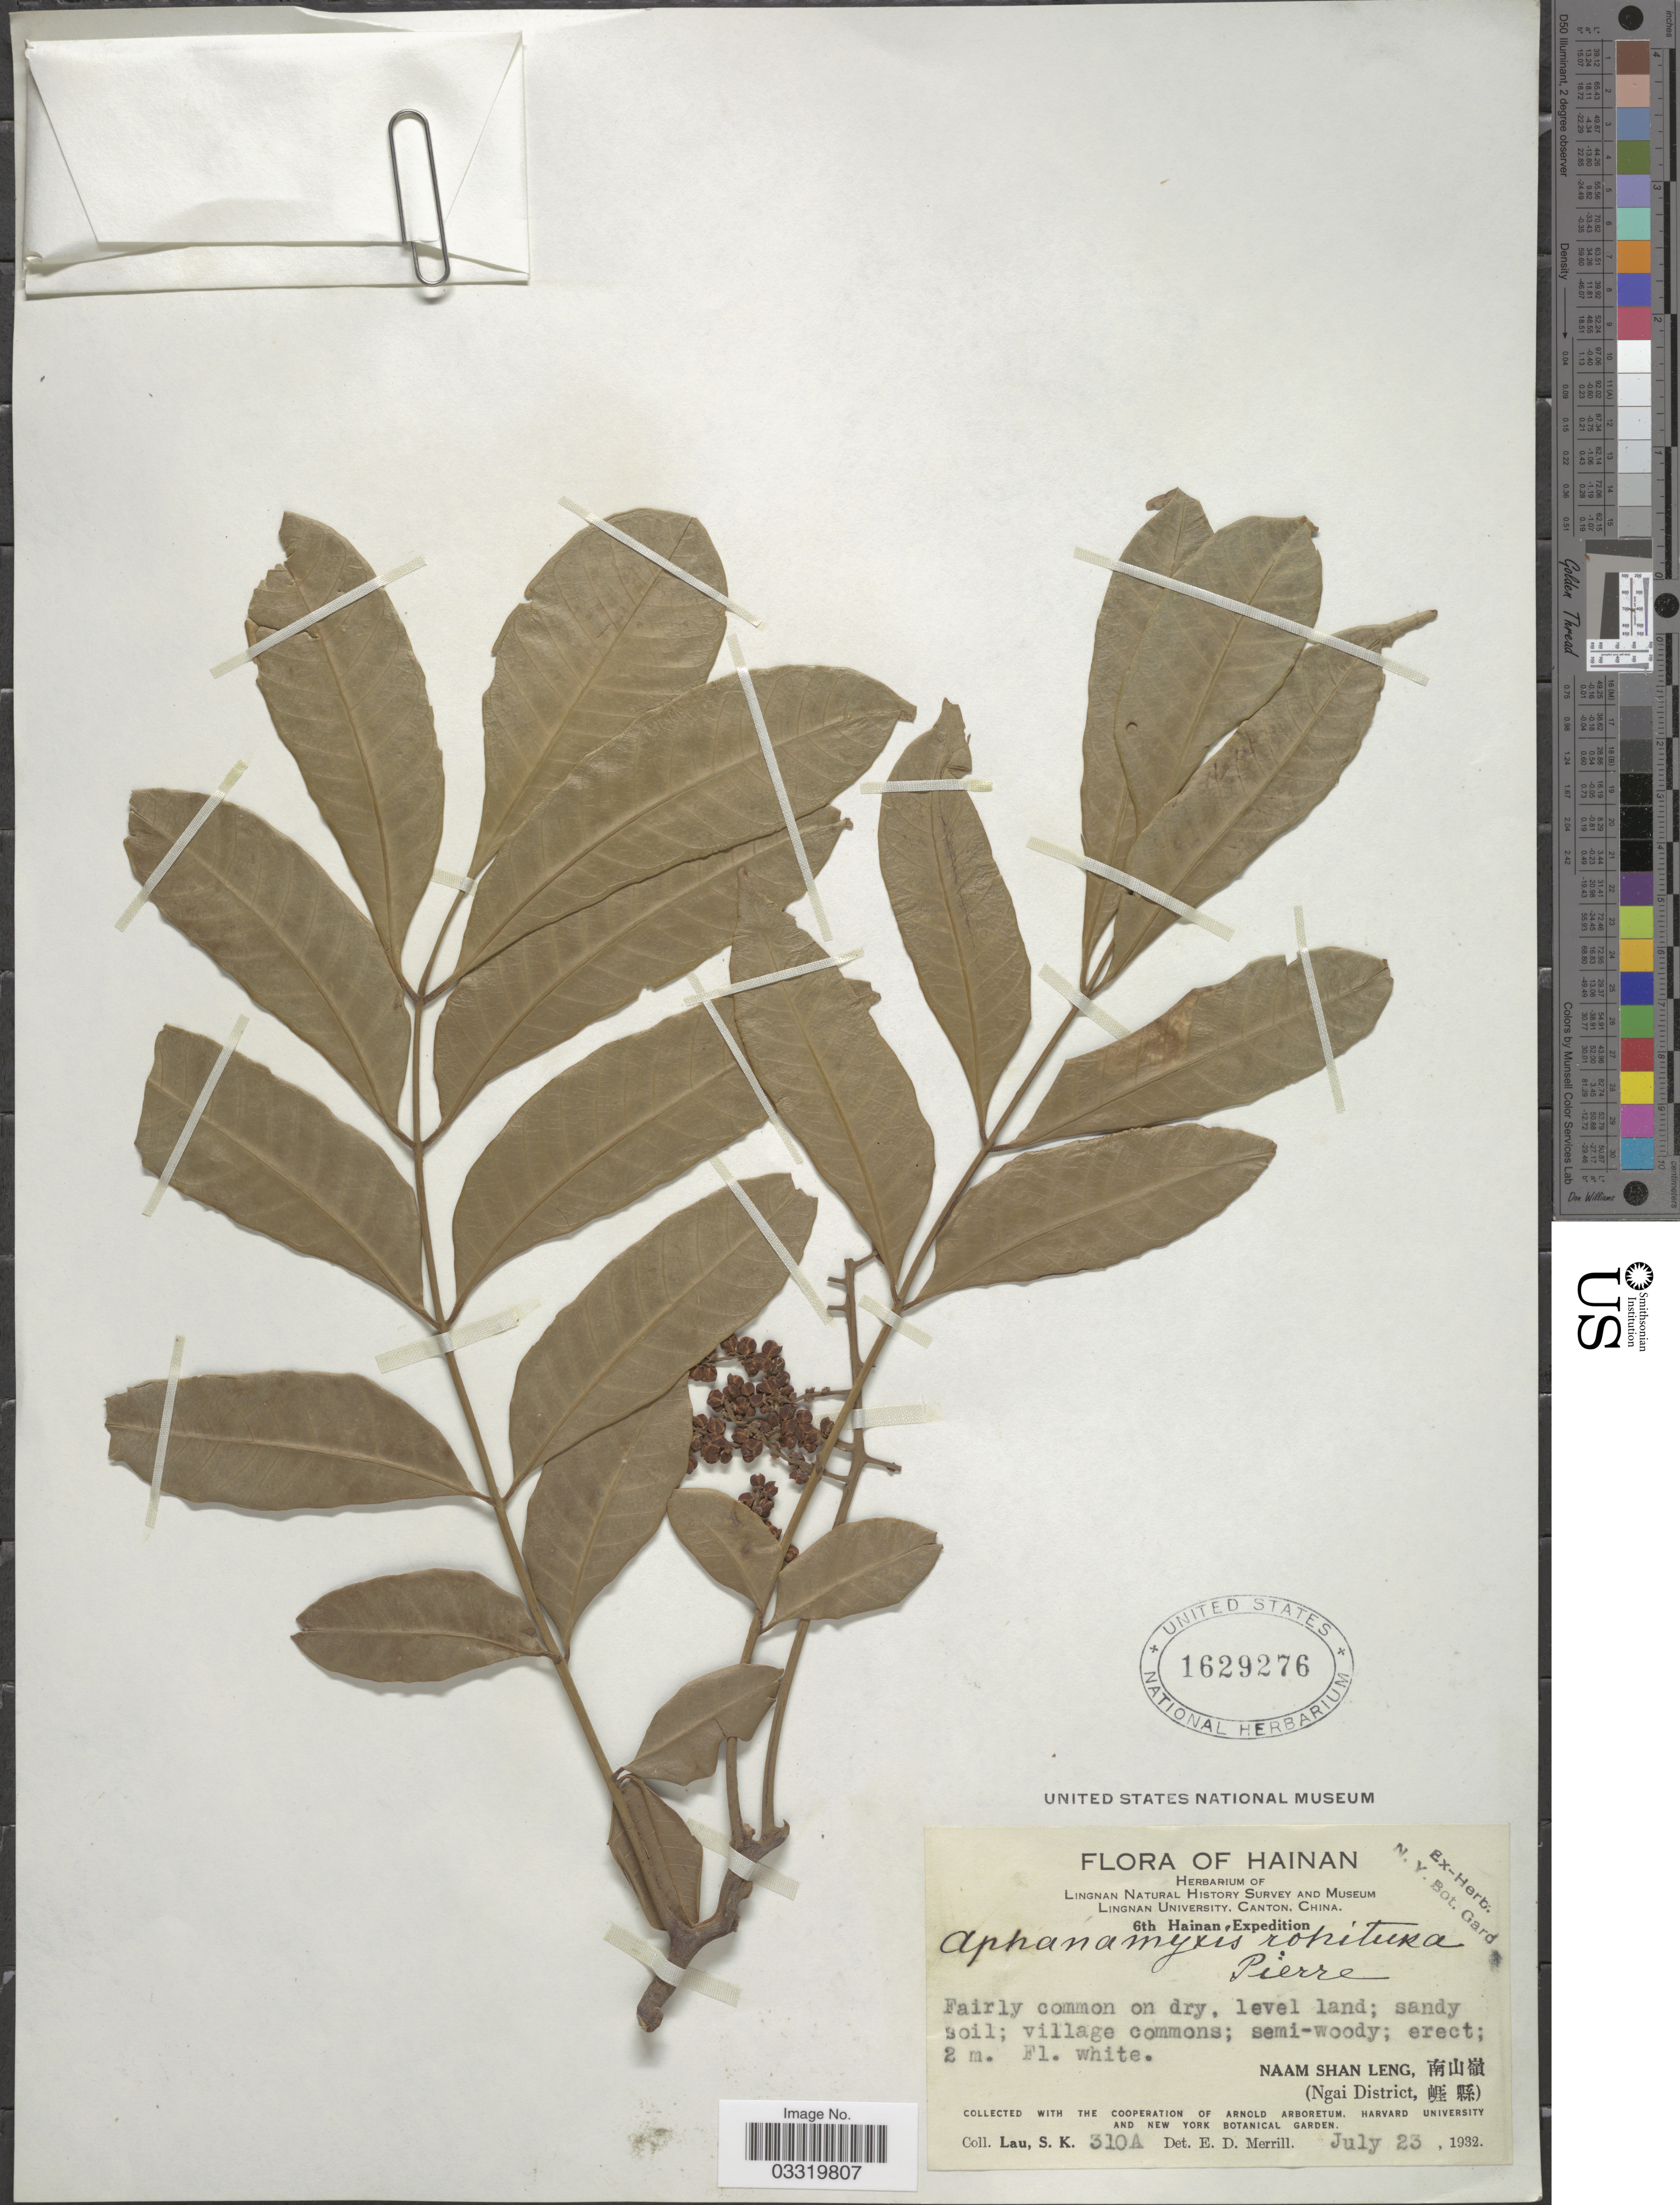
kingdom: Plantae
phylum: Tracheophyta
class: Magnoliopsida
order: Sapindales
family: Meliaceae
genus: Aphanamixis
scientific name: Aphanamixis polystachya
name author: (Wall.) R. Parker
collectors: S. K. Lau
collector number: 310A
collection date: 1932-07-23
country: China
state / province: Hainan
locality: Naam Shan Leng. (Ngai District).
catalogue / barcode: US 1629276